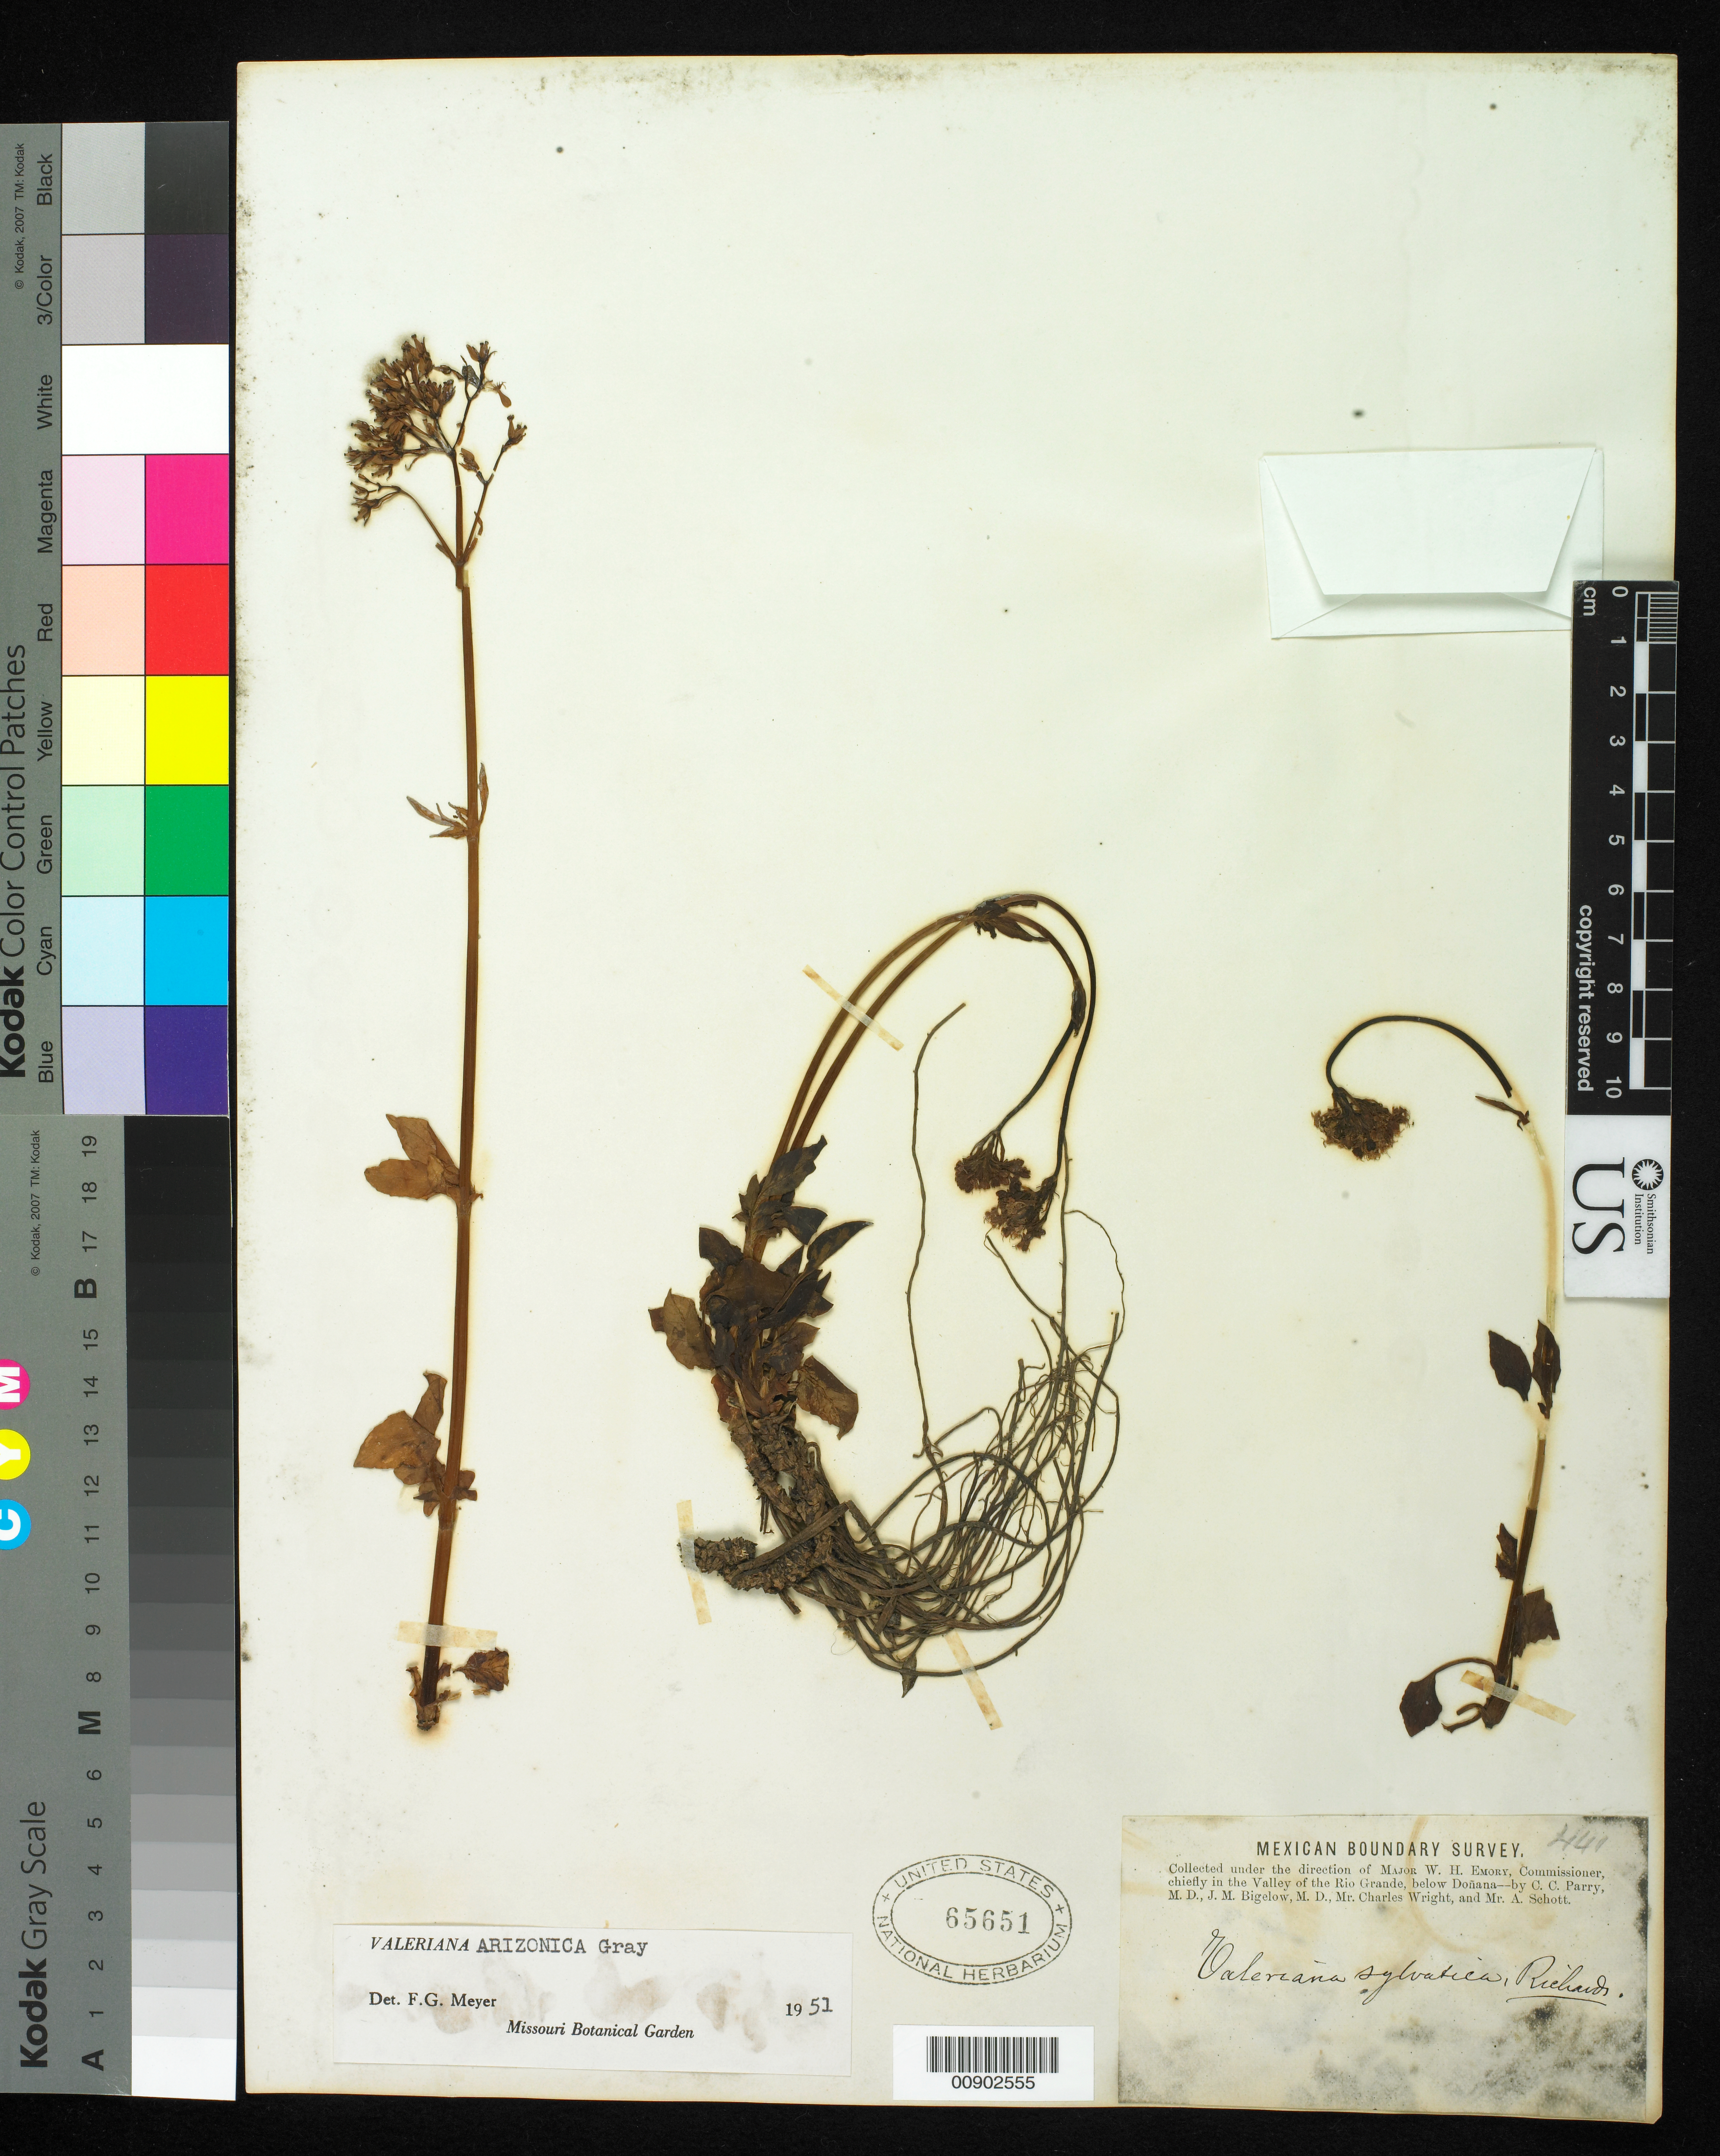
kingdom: Plantae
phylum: Tracheophyta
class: Magnoliopsida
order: Dipsacales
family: Caprifoliaceae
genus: Valeriana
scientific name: Valeriana arizonica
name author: A. Gray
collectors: C. C. Parry, J. M. Bigelow, C. Wright & A. C. V. Schott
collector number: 441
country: United States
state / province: New Mexico / Texas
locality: Valley of the Rio Grande, below Doñana.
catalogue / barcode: US 65651